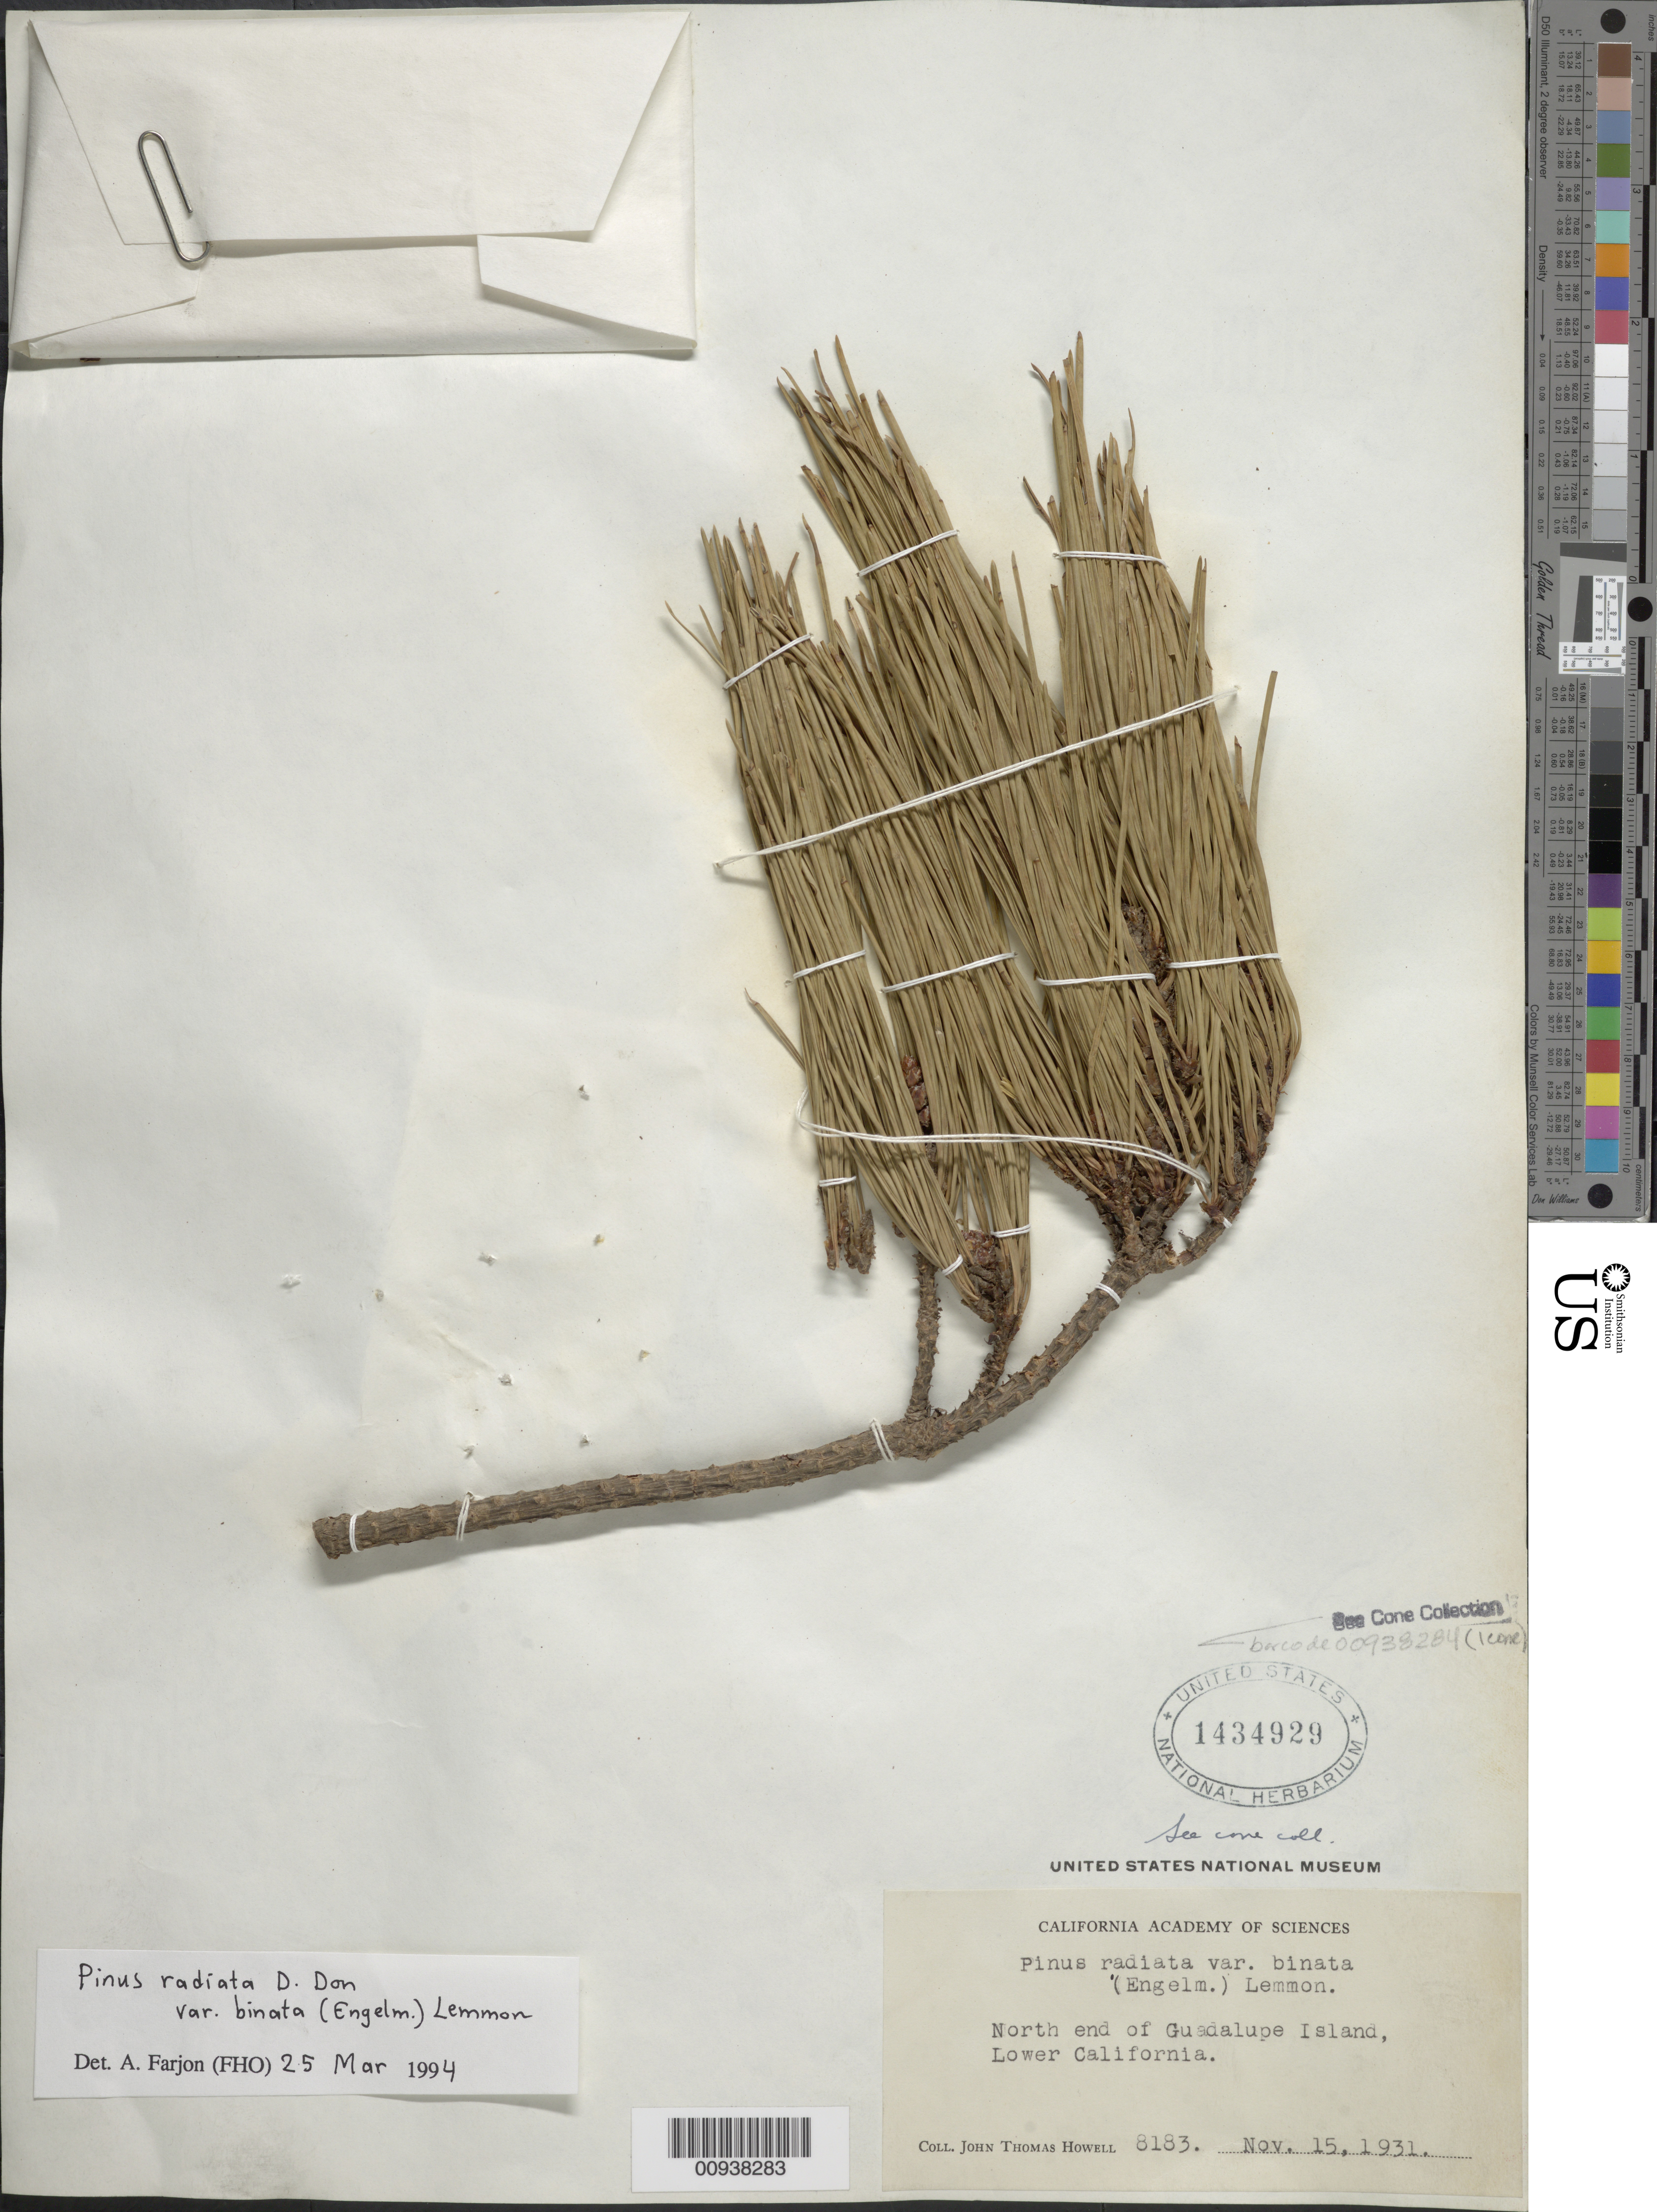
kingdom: Plantae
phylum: Tracheophyta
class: Pinopsida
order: Pinales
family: Pinaceae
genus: Pinus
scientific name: Pinus radiata var. binata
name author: (Engelm.) Lemmon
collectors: J. T. Howell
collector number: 8183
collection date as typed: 15 Nov 1931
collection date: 1931-11-15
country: Mexico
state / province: Baja California Norte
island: Guadalupe I.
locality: North end of Guadalupe Island. Lower California.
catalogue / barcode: US 1434929